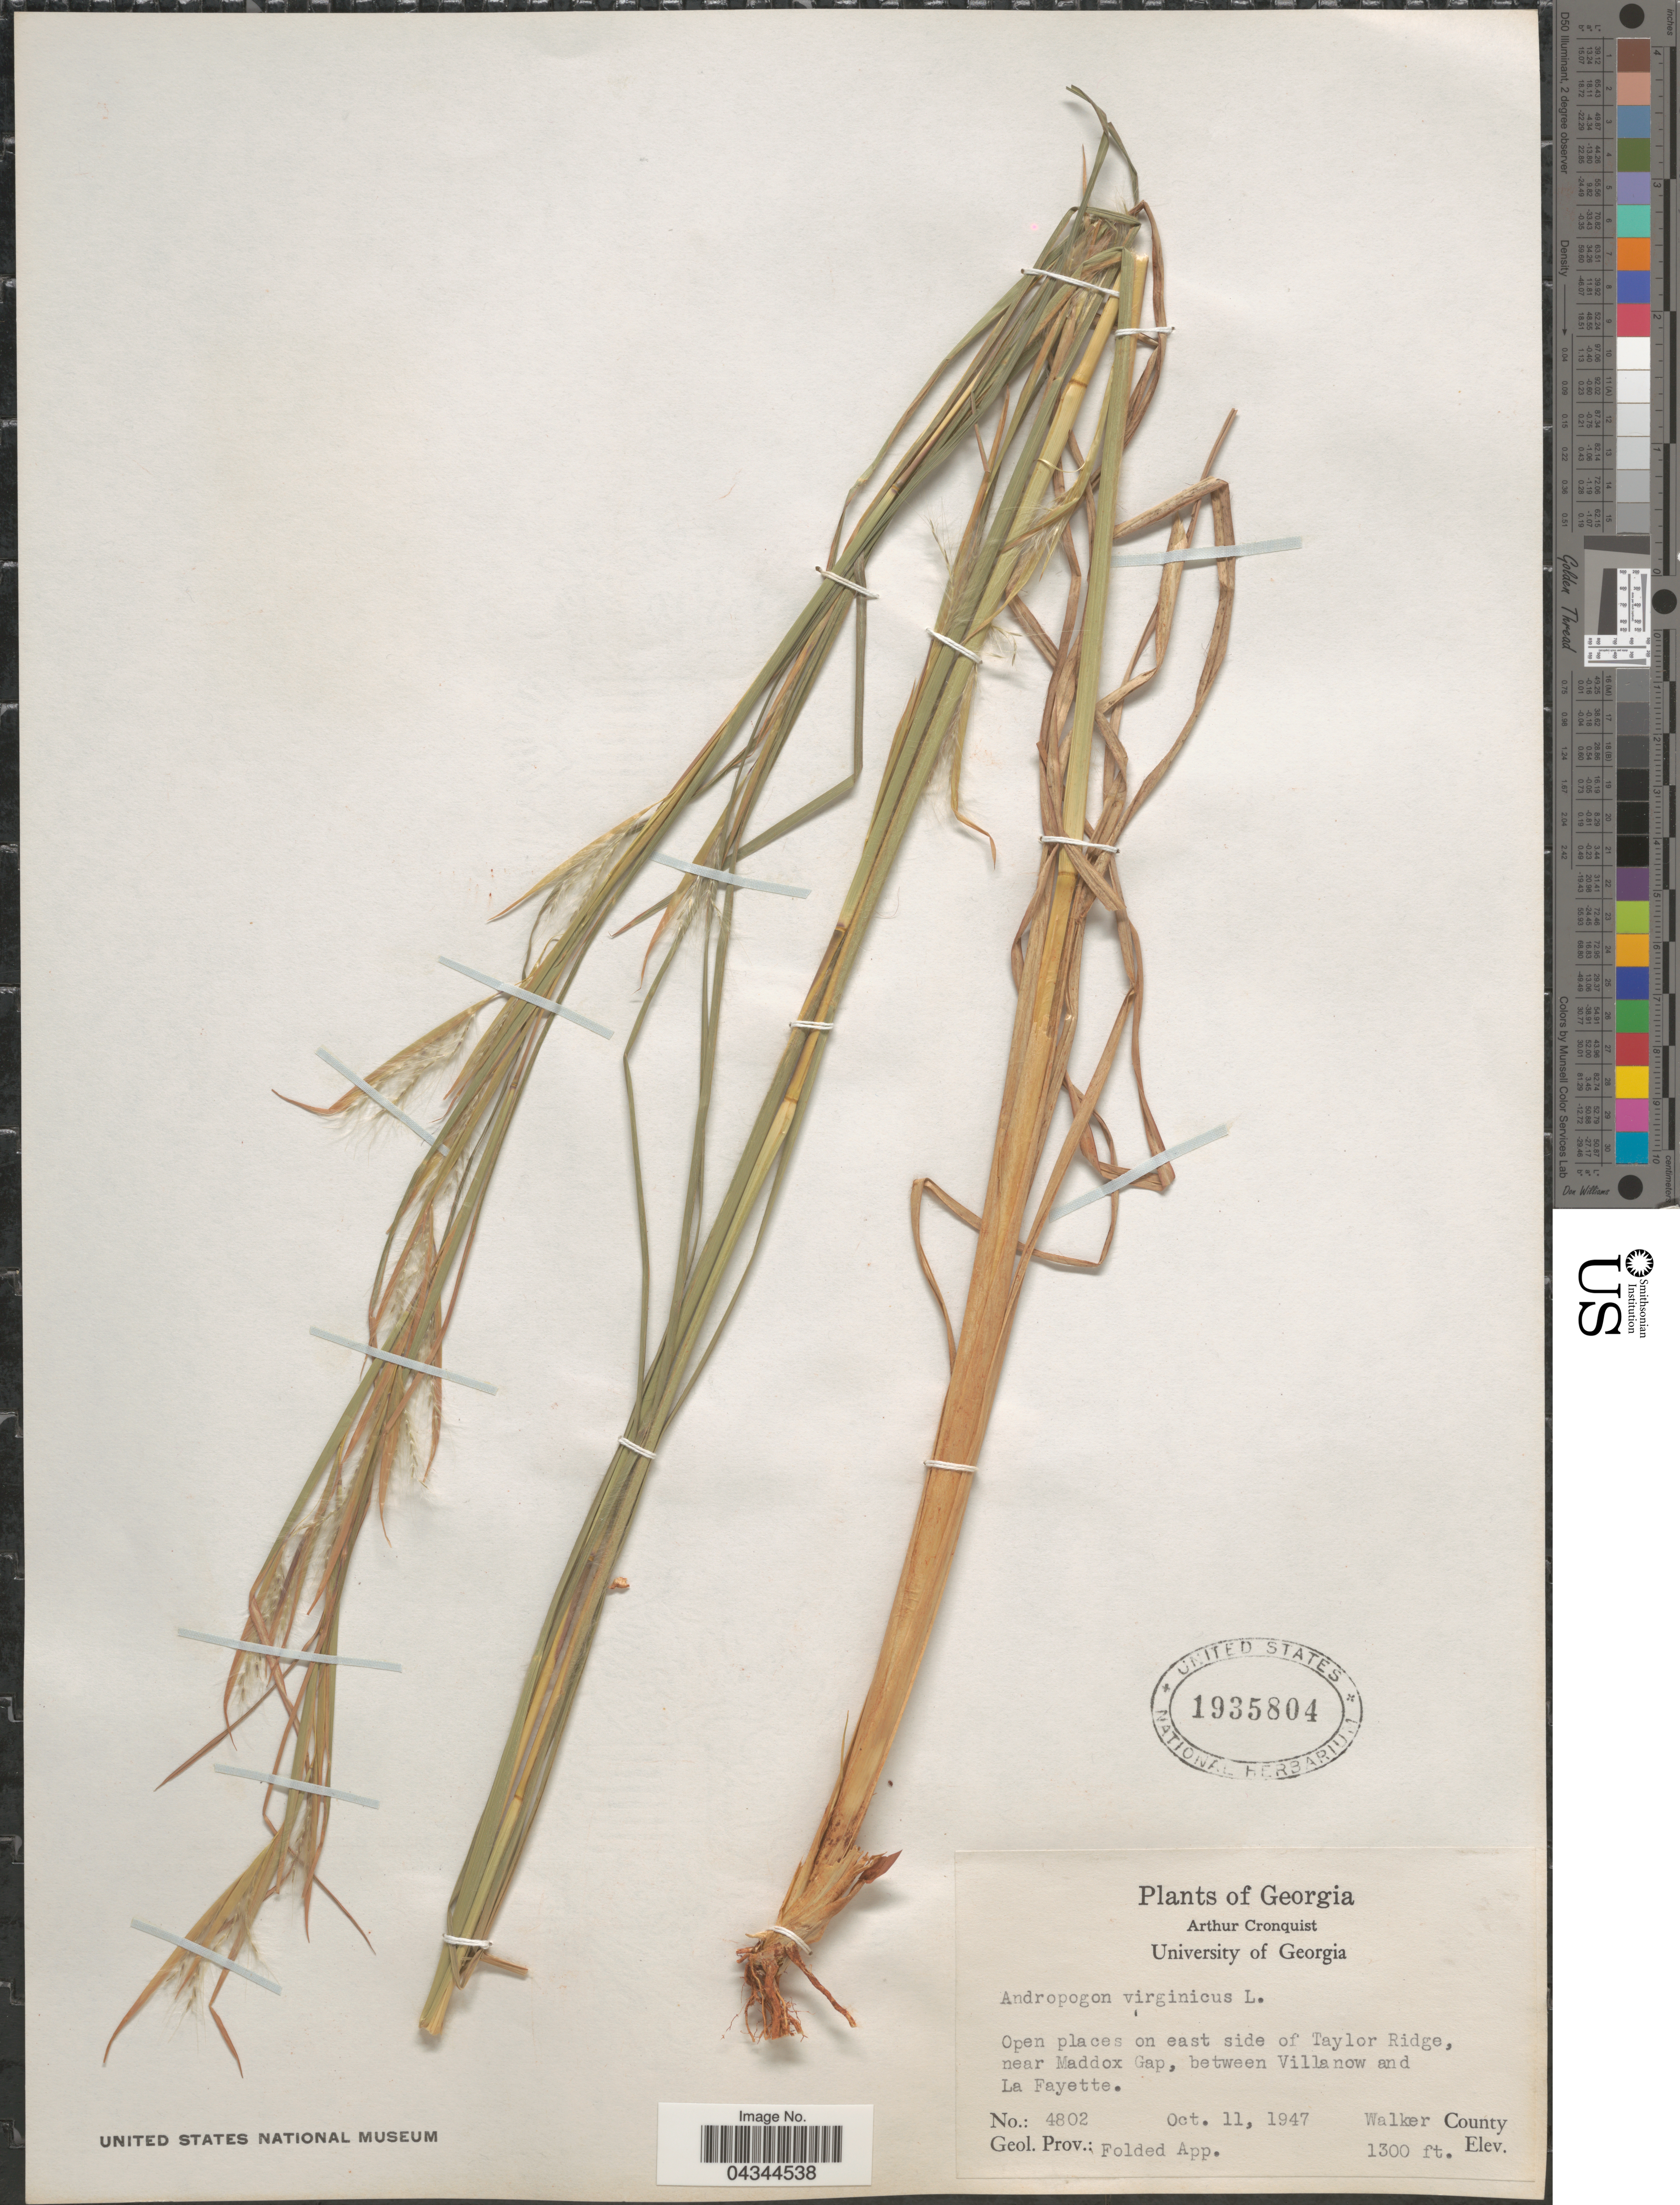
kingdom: Plantae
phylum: Tracheophyta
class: Liliopsida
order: Poales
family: Poaceae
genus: Andropogon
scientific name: Andropogon virginicus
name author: L.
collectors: A. J. Cronquist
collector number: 4802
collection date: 1947-10-11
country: United States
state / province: Georgia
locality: Open places on east side of Taylor Ridge, near Maddox Gap, between Villa now and La Fayette. Walker County. Geol. Prov.: Folded App.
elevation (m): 396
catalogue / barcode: US 1935804